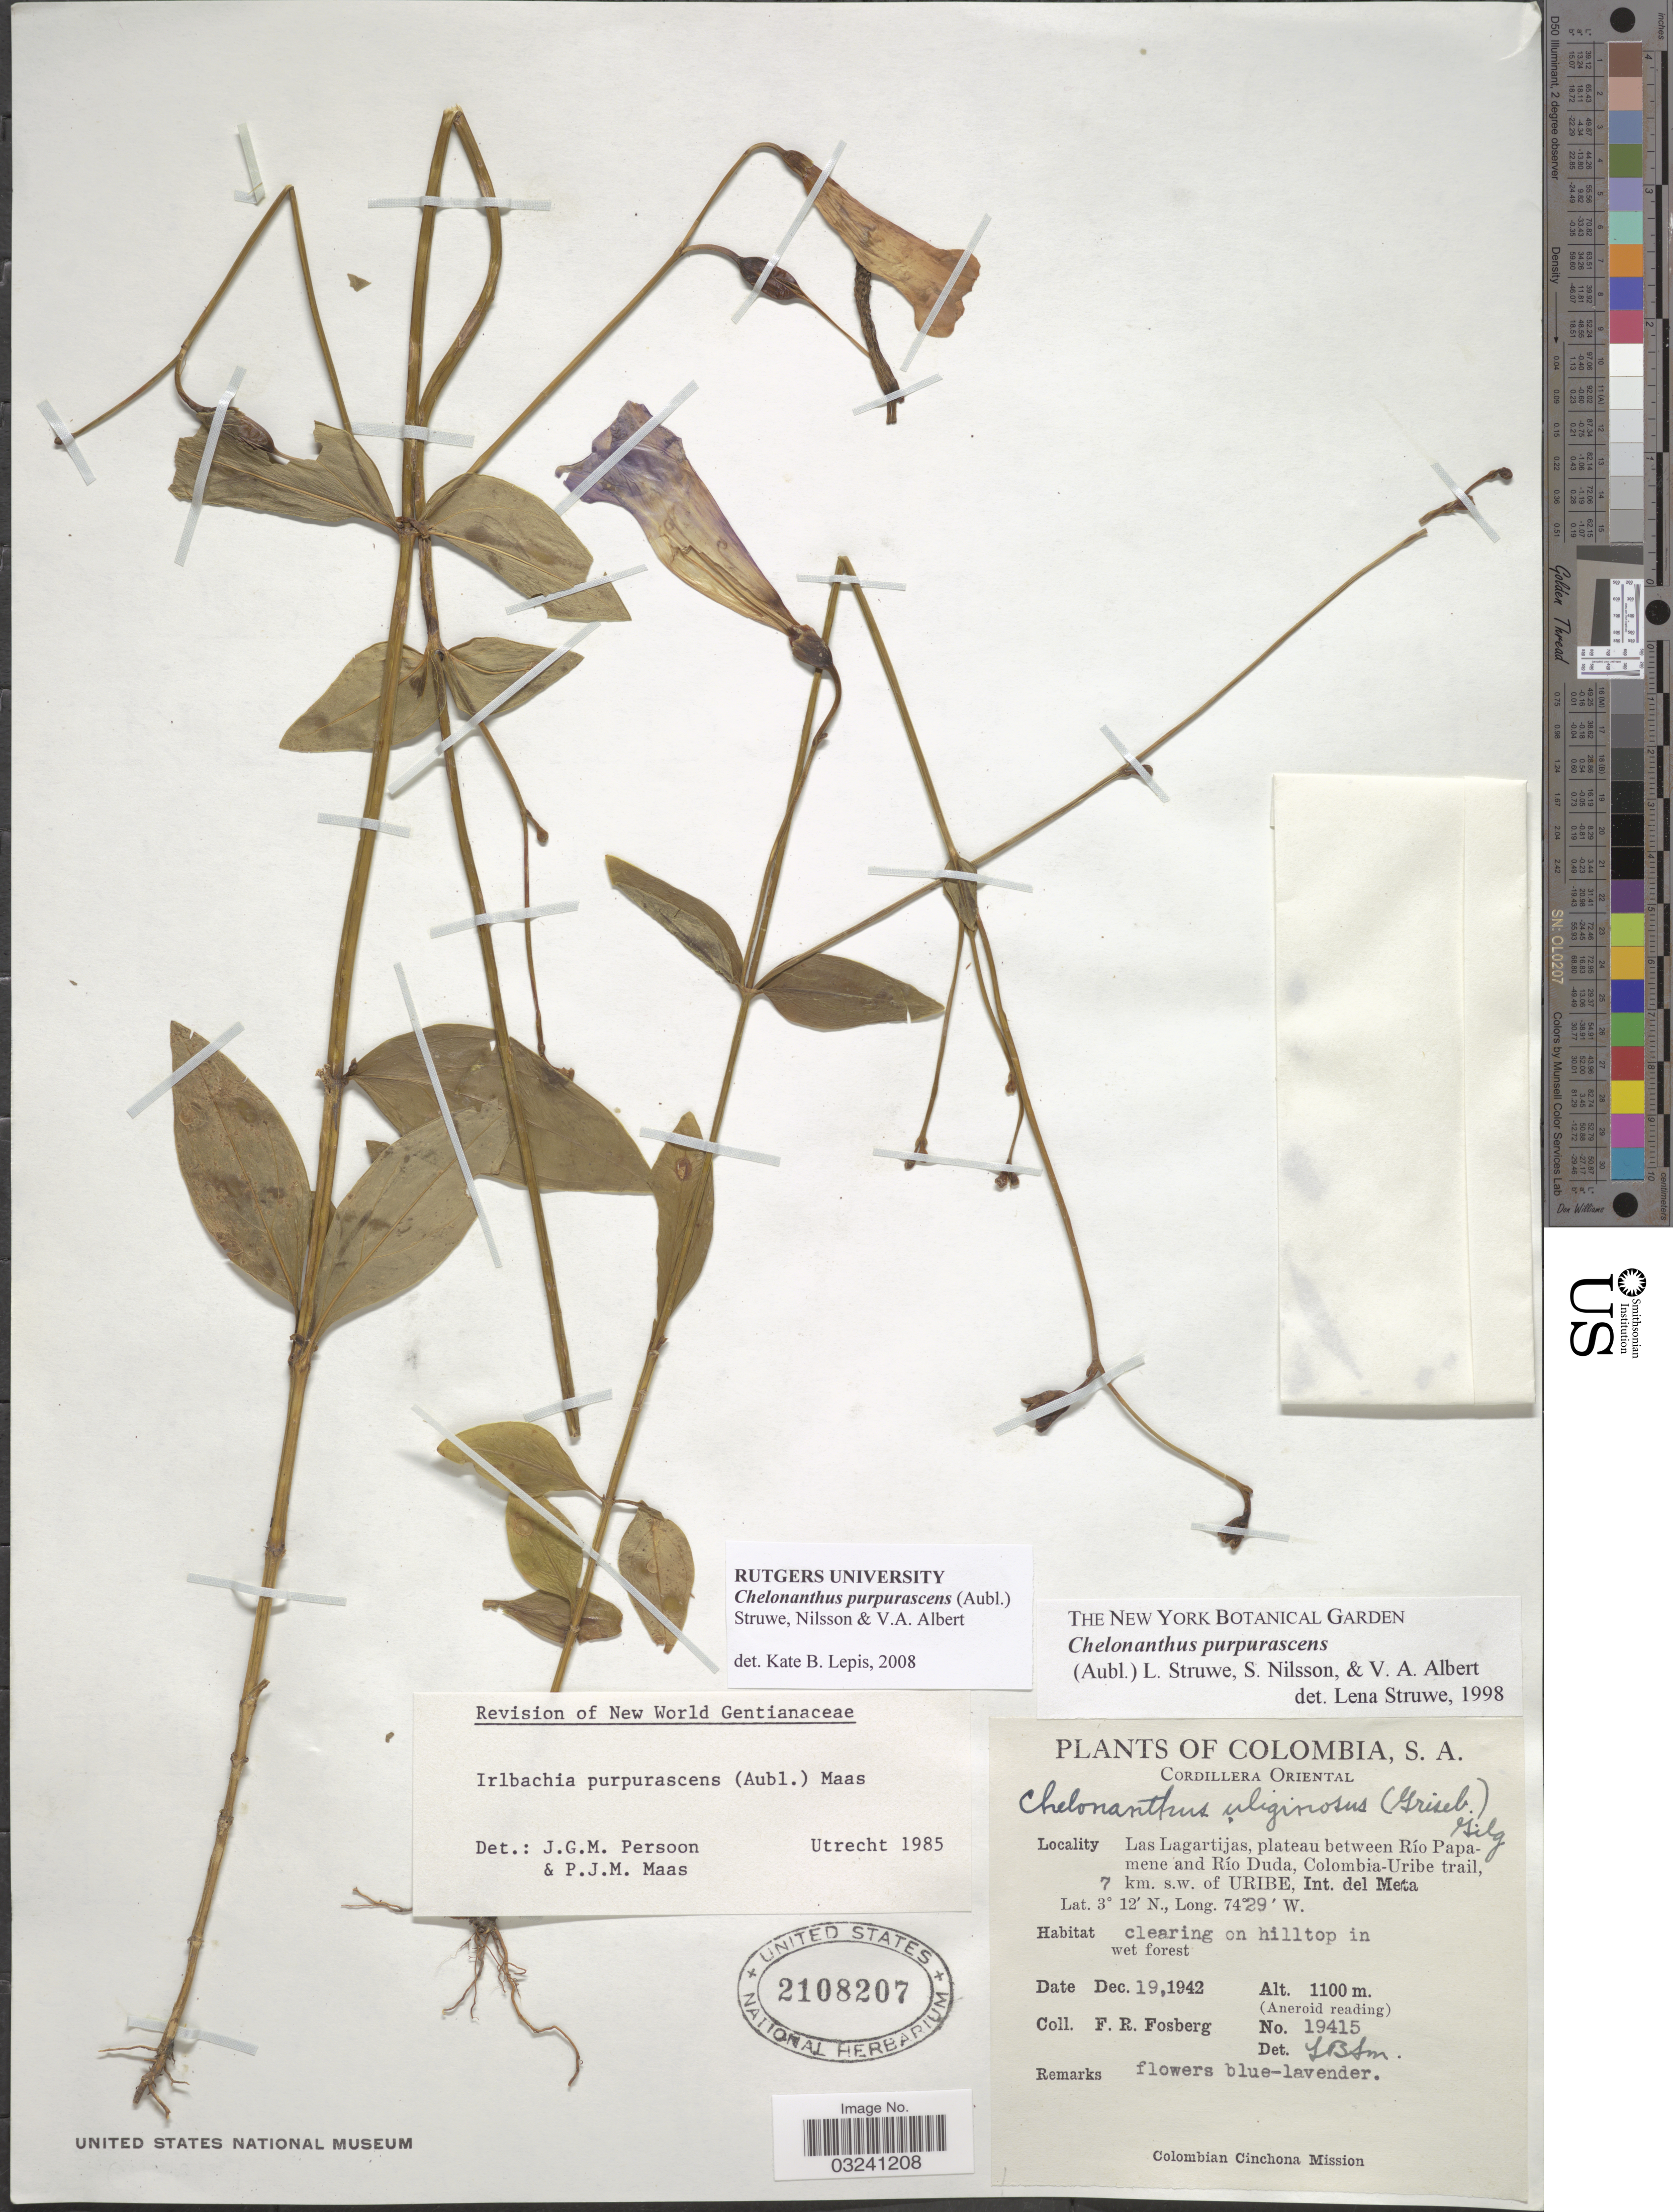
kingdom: Plantae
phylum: Tracheophyta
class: Magnoliopsida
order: Gentianales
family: Gentianaceae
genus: Chelonanthus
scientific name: Chelonanthus purpurascens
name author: (Aubl.) Struwe et al.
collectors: F. R. Fosberg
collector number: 19415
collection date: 1942-12-19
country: Colombia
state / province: Meta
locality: Cordillera Oriental. Las Lagartijas, plateau between Río Papamene and Río Duda, Colombia-Uribe trail, 7 km. s.w. of Uribe, Int. del Meta.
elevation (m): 1100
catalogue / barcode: US 2108207